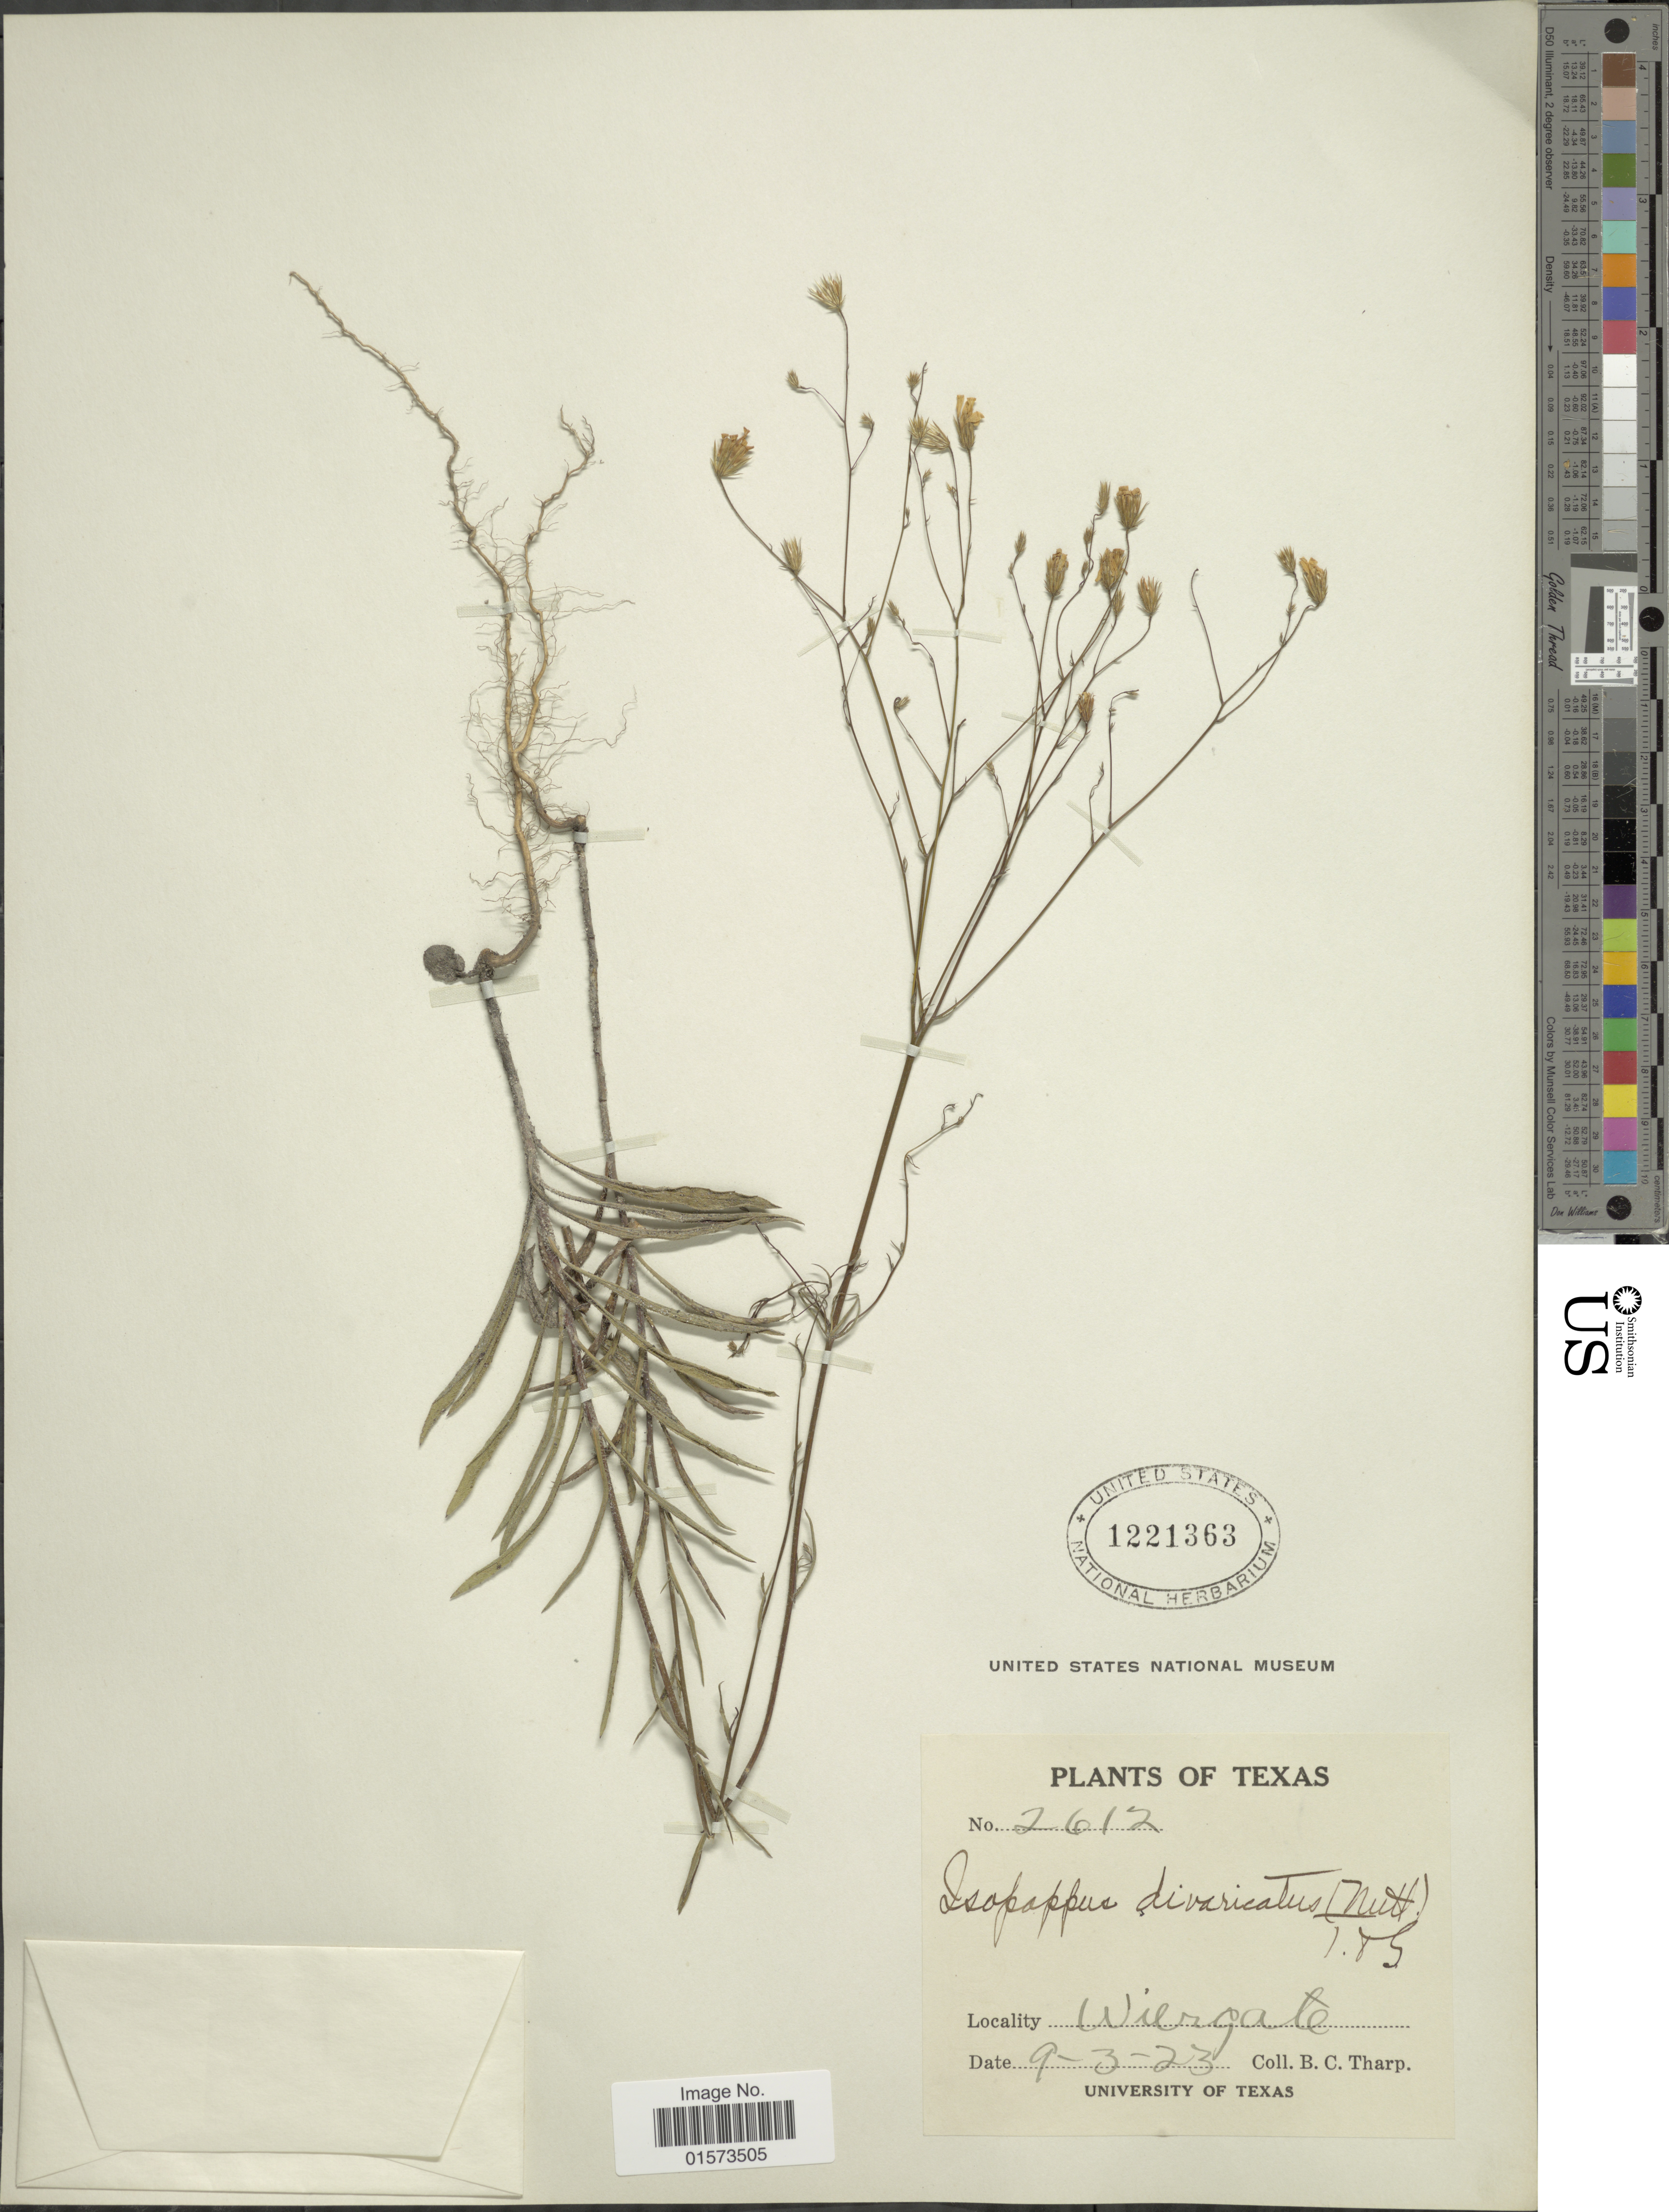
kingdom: Plantae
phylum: Tracheophyta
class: Magnoliopsida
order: Asterales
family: Asteraceae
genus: Croptilon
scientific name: Croptilon divaricatum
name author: (Nutt.) Raf.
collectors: B. C. Tharp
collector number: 2612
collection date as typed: Transcribed d/m/y: 3/9/23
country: United States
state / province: Texas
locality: Wiergate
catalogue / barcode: US 1221363